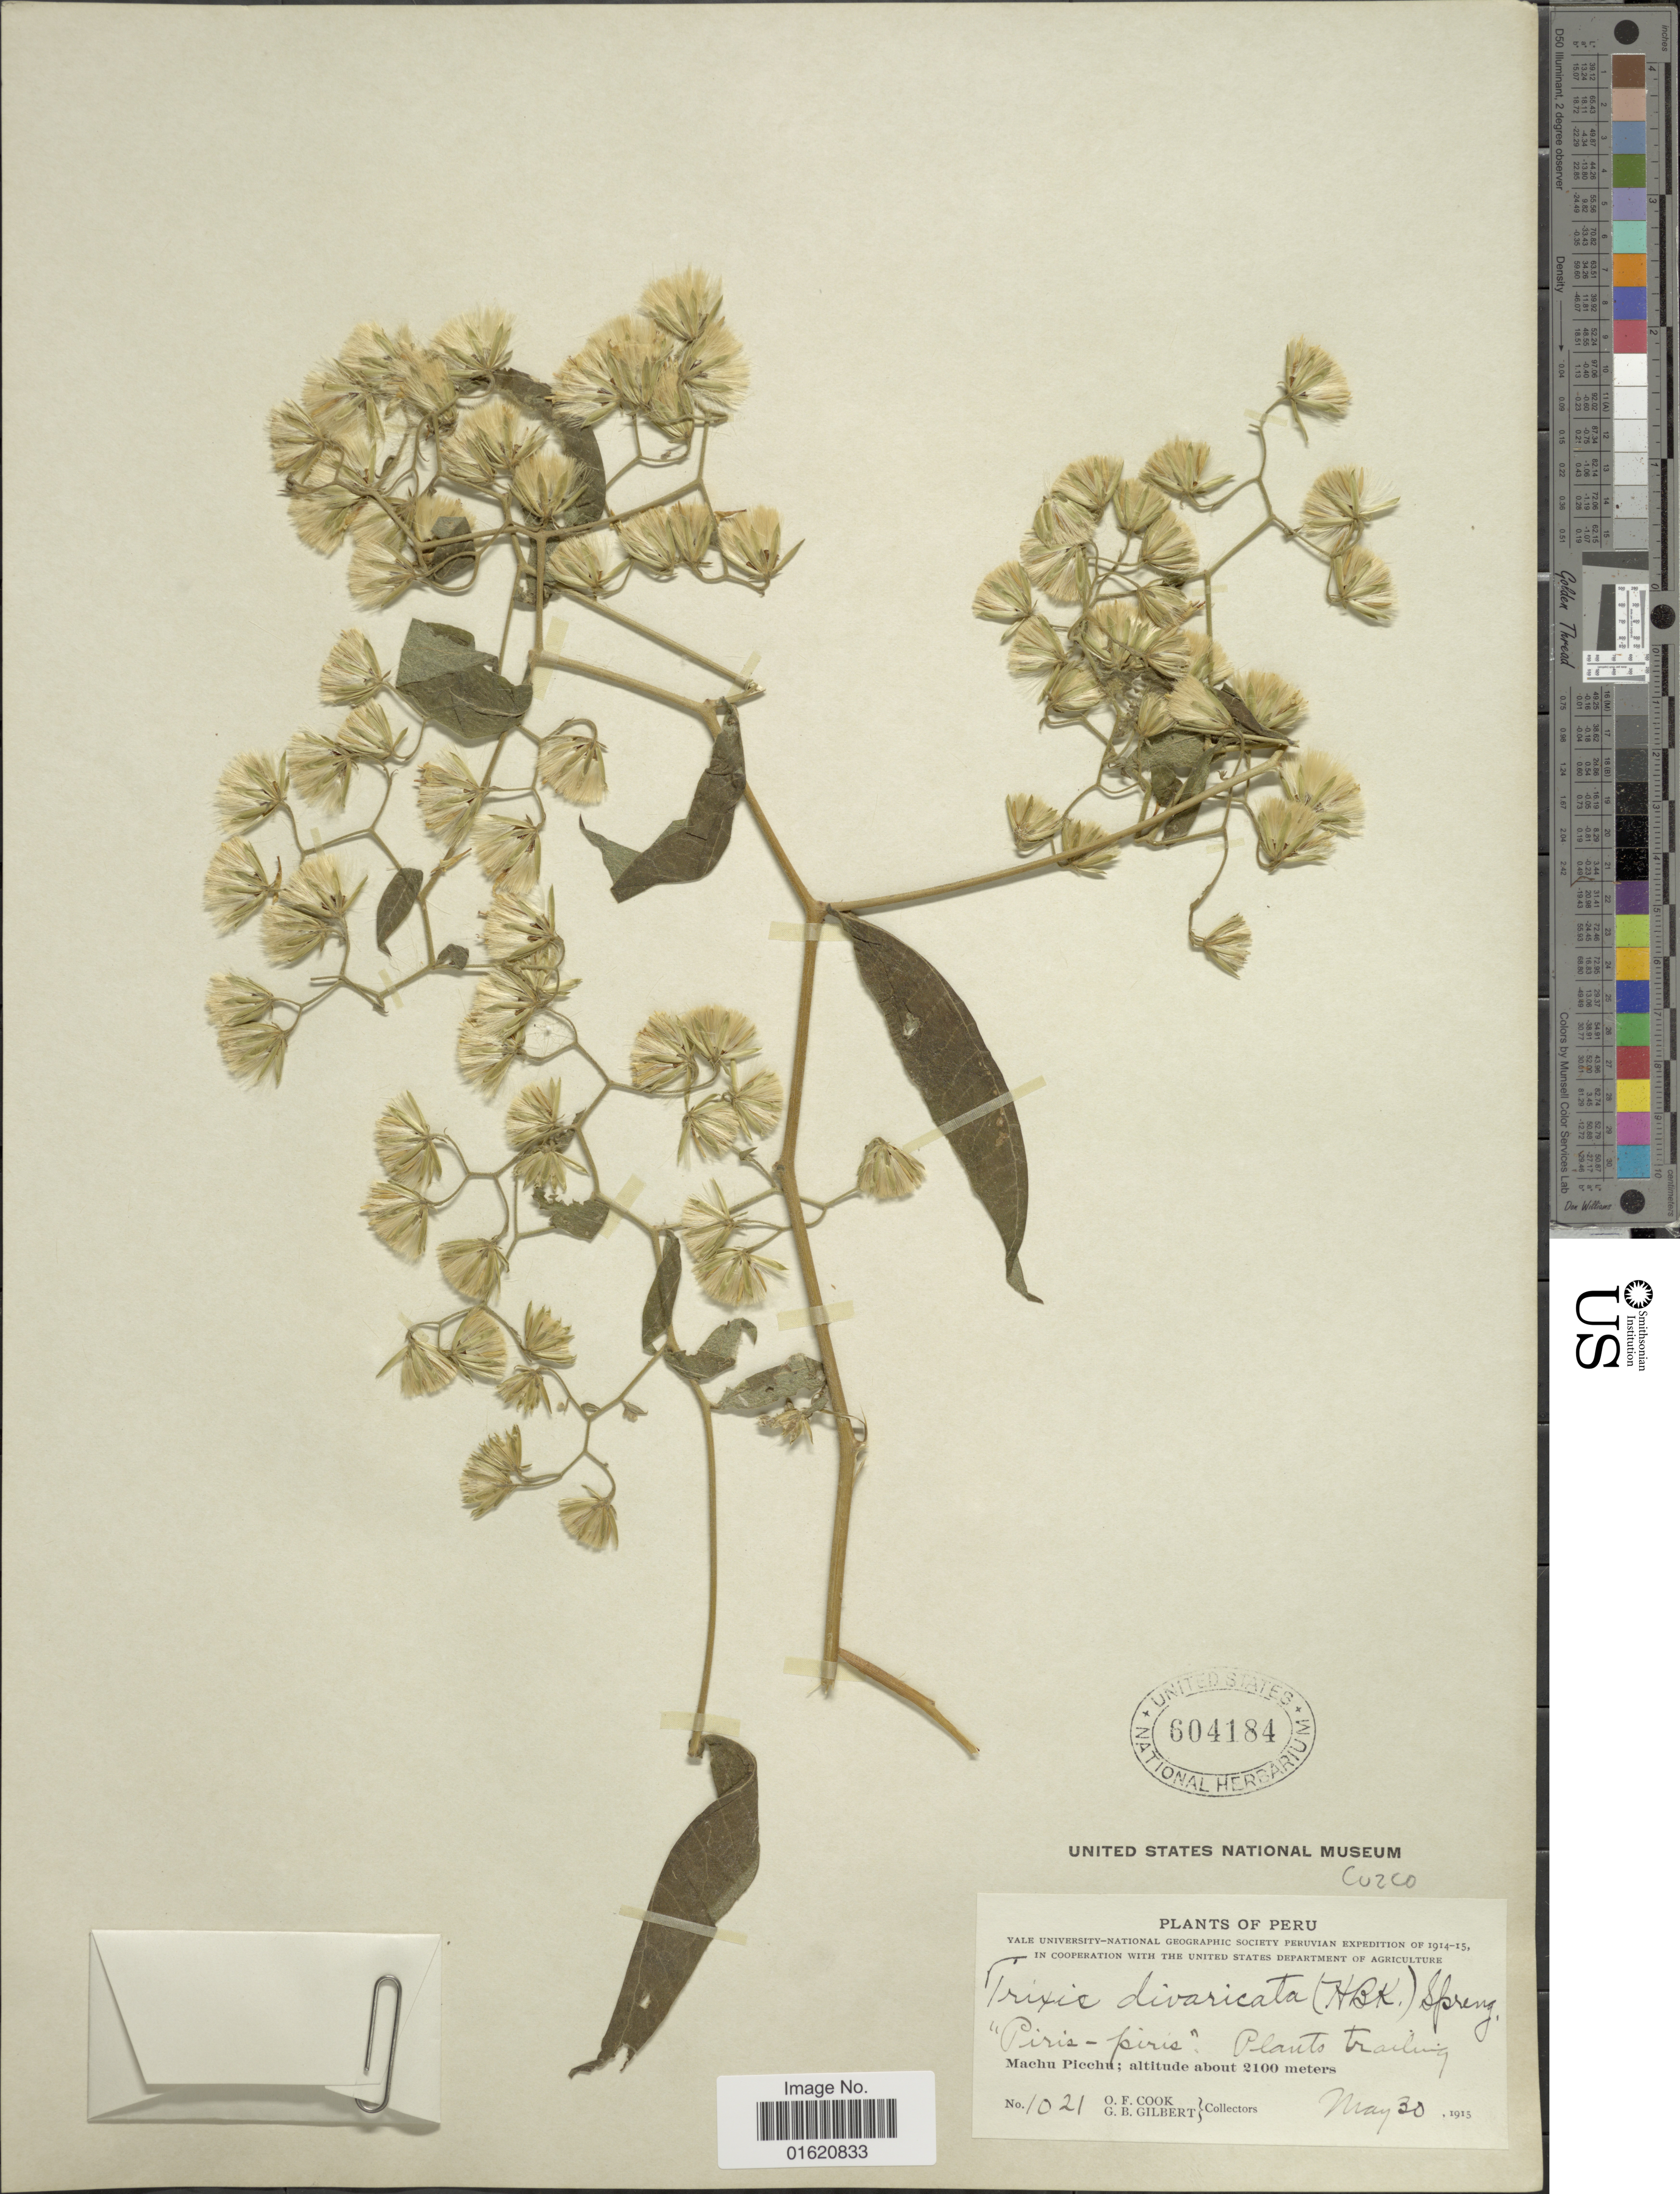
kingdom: Plantae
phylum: Tracheophyta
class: Magnoliopsida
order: Asterales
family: Asteraceae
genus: Trixis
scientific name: Trixis antimenorrhoea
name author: (Schrank) Mart. ex Kuntze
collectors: O. F. Cook & G. B. Gilbert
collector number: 1021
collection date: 1915-05-30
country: Peru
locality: Piris-piris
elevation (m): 2100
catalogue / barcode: US 604184